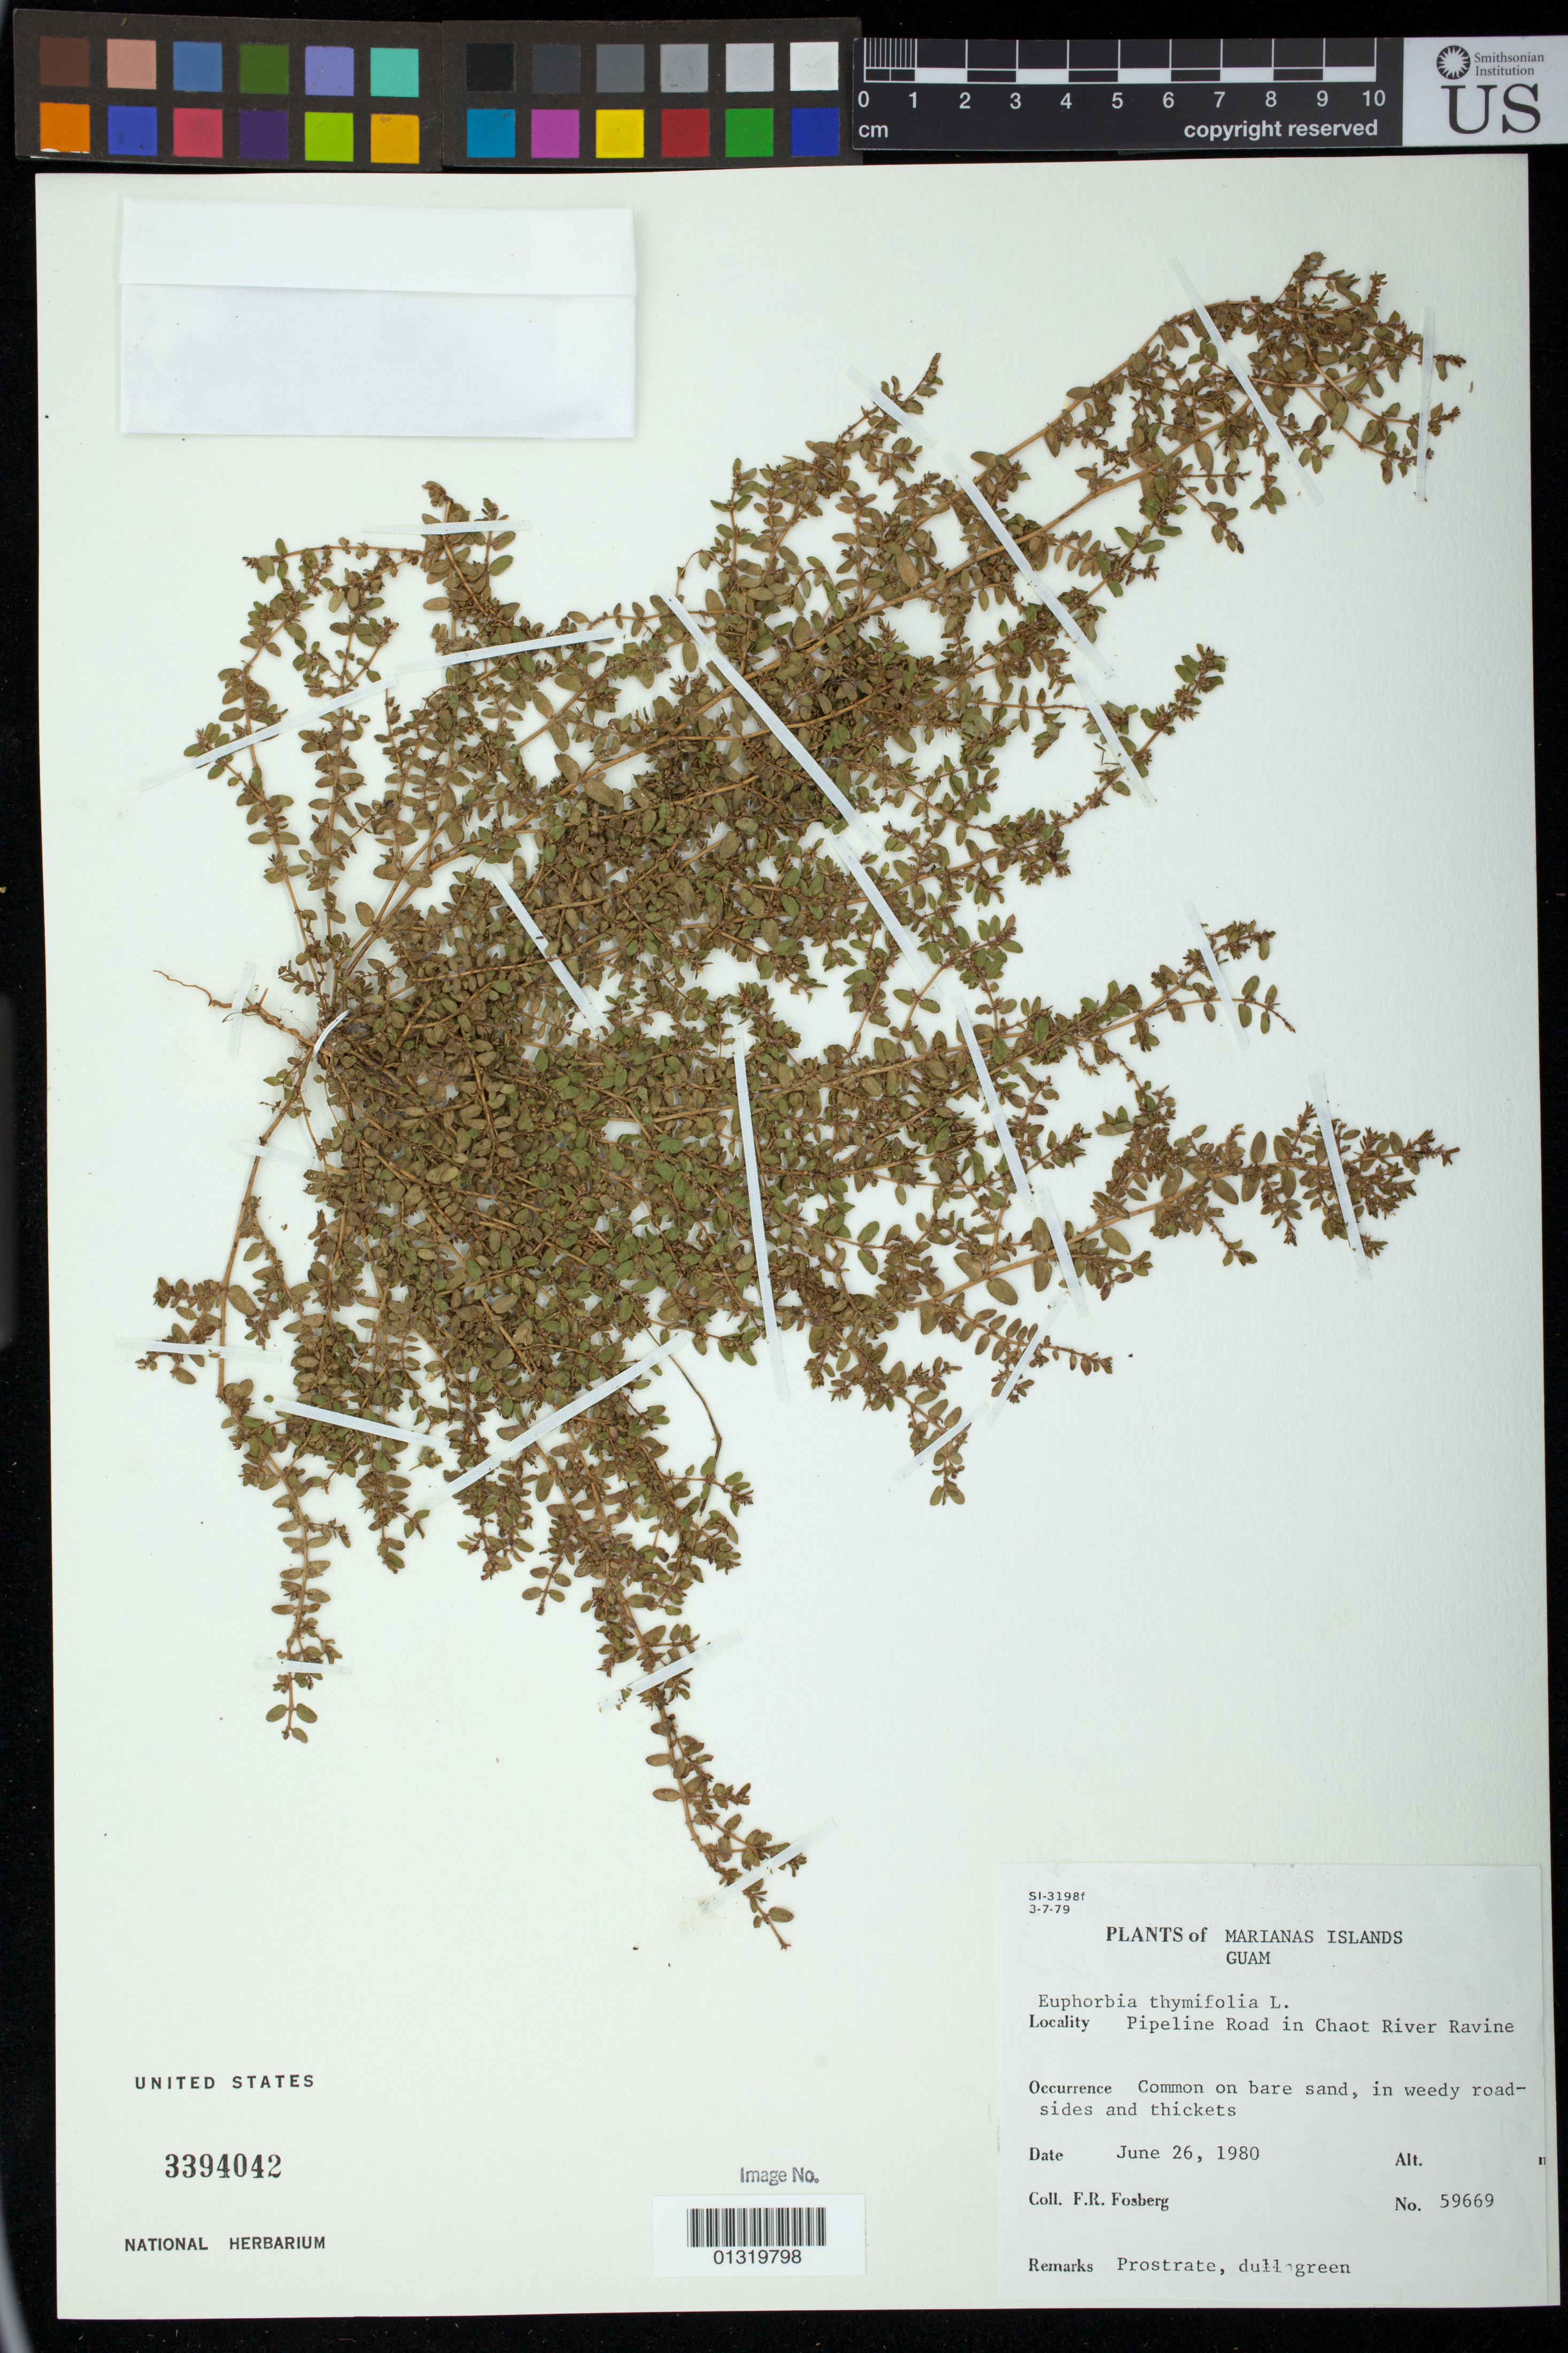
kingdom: Plantae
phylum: Tracheophyta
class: Magnoliopsida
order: Malpighiales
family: Euphorbiaceae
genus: Euphorbia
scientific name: Euphorbia thymifolia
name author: L.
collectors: F. R. Fosberg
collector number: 59669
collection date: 1980-06-26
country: Guam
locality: Pipeline Road in Chaot River Ravine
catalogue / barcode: US 3394042